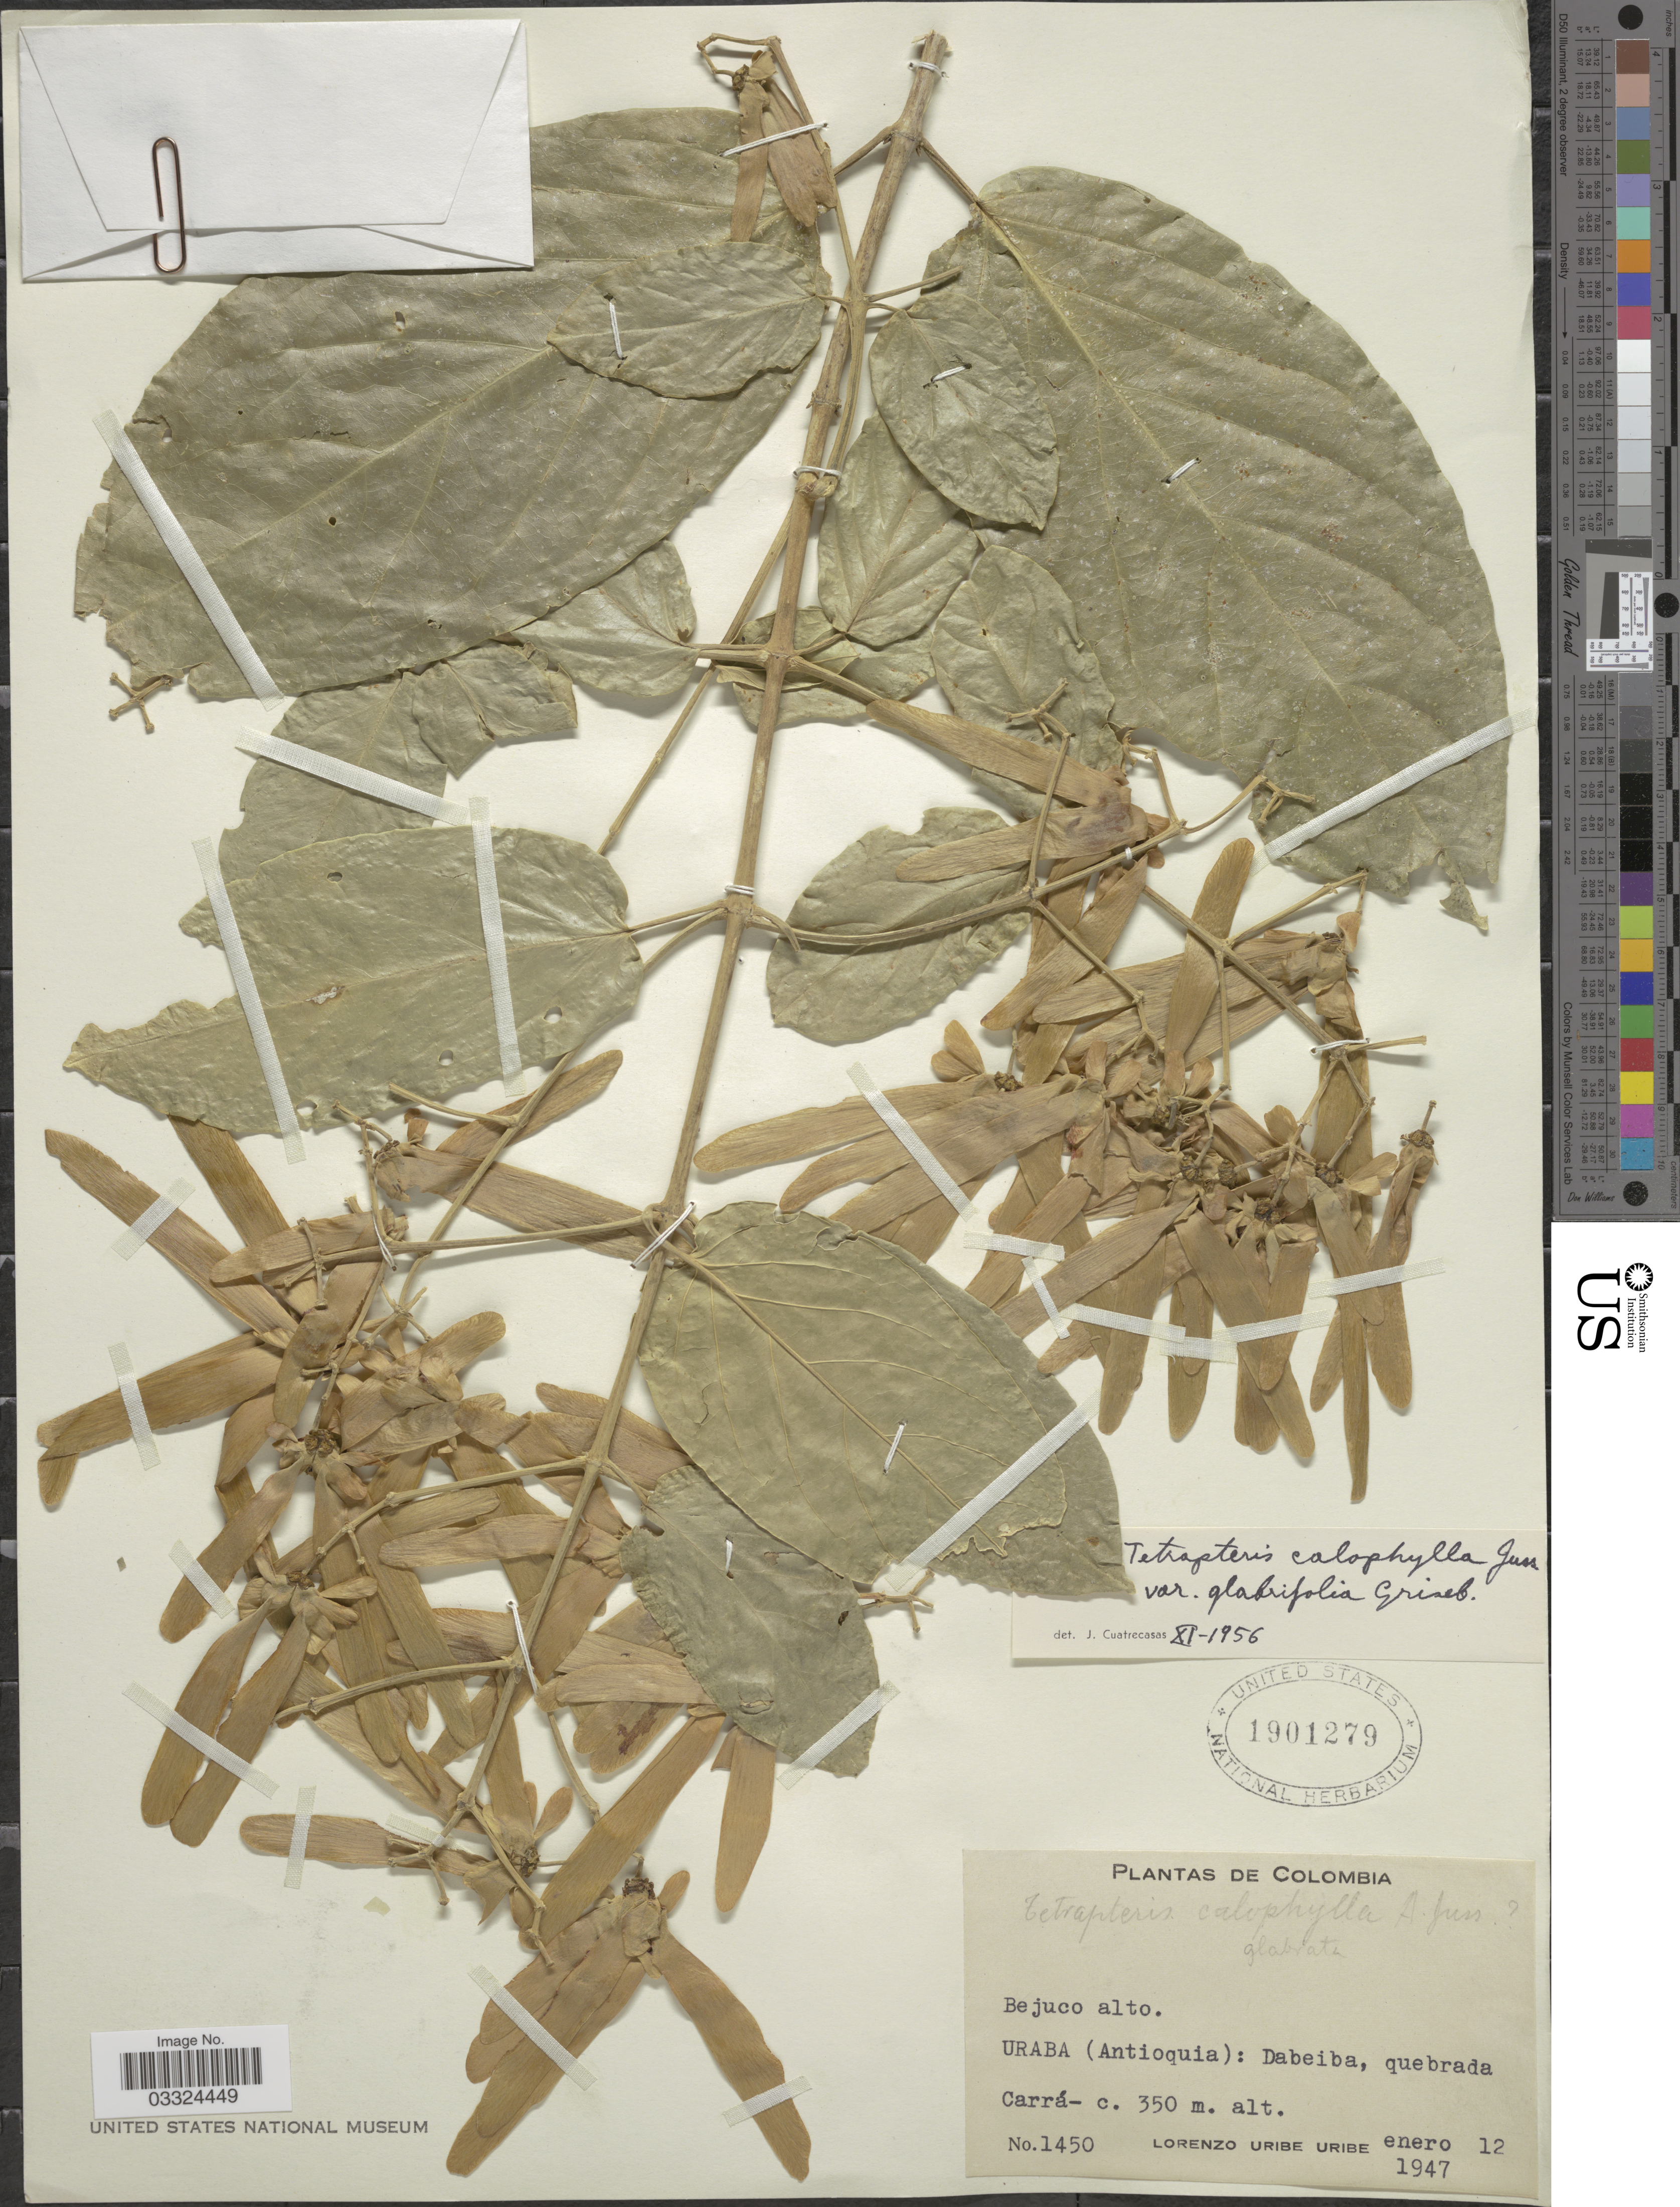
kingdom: Plantae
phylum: Tracheophyta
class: Magnoliopsida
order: Malpighiales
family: Malpighiaceae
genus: Tetrapterys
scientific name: Tetrapterys calophylla var. glabrifolia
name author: Griseb.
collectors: L. Uribe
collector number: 1450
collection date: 1947-01-12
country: Colombia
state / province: Antioquia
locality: Uraba: Dabeiba, quebrada Carrá.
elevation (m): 350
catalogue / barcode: US 1901279